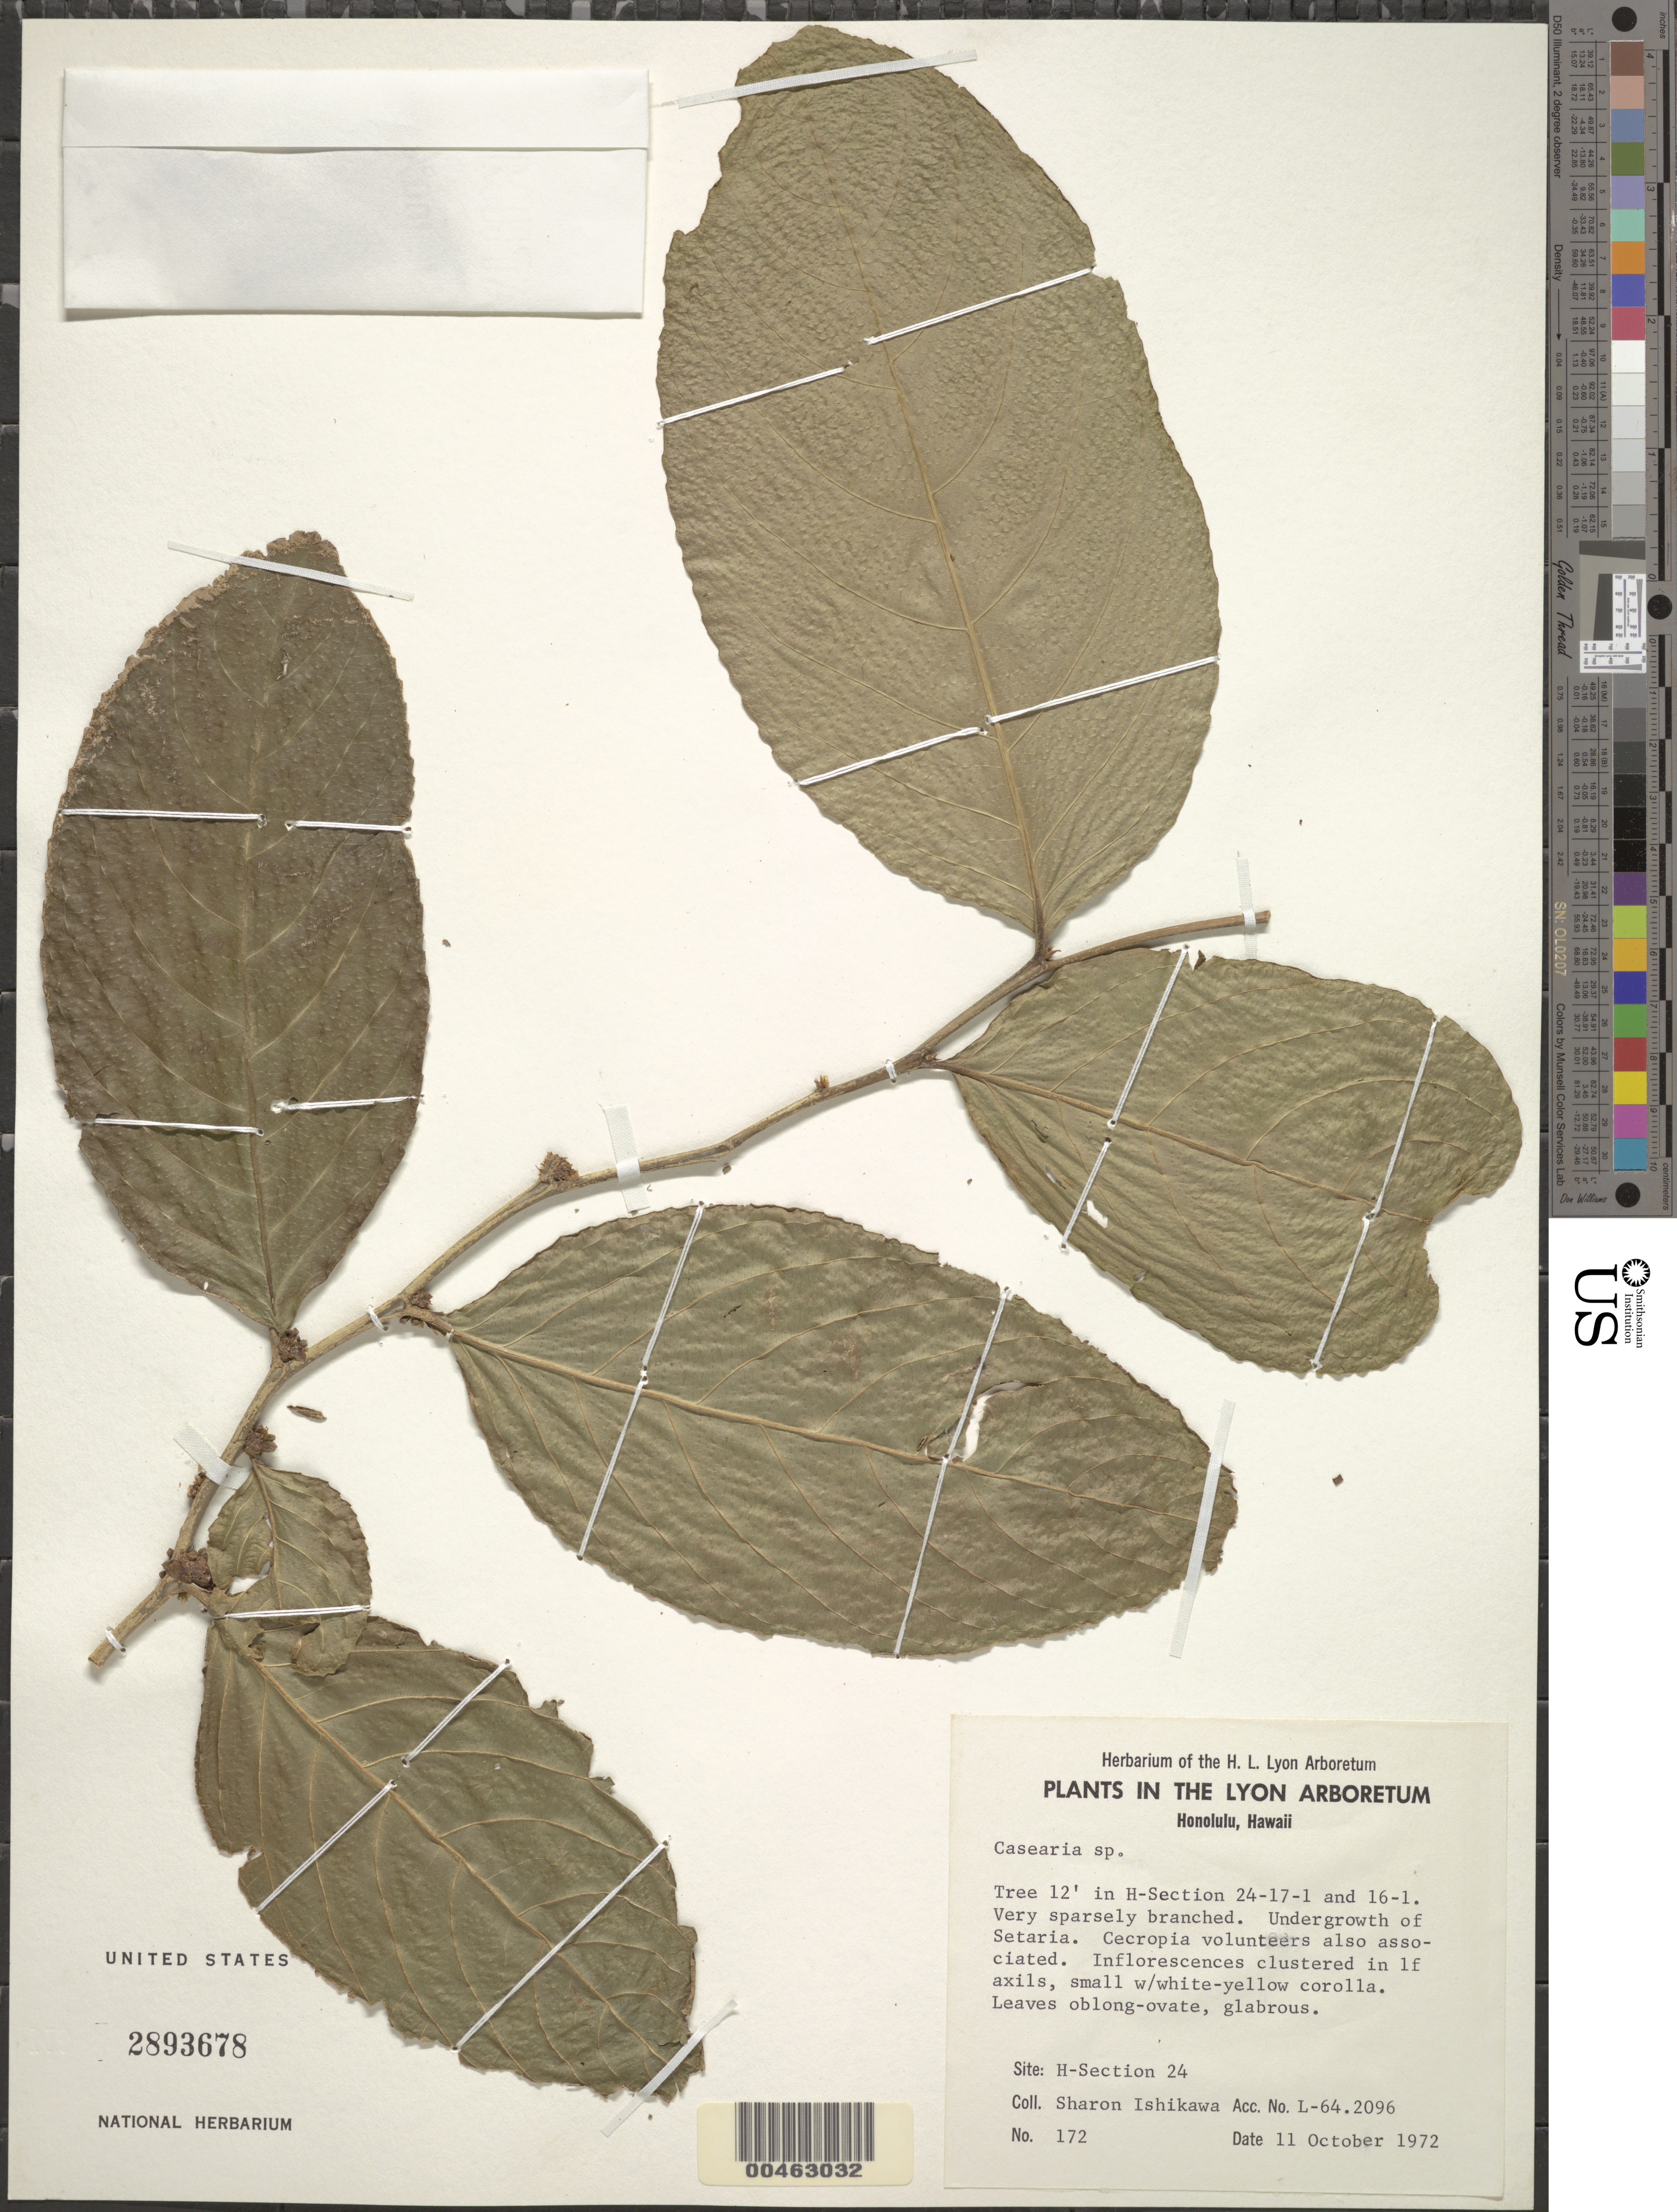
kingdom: Plantae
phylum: Tracheophyta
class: Magnoliopsida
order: Malpighiales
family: Salicaceae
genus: Casearia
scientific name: Casearia sp.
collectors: S. S. Ishikawa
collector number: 172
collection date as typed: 11 Oct 1972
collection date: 1972-10-11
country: United States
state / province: Hawaii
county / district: Honolulu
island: Oahu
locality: Honolulu, H-Section 24, Lyon Arboretum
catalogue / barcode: US 2893678